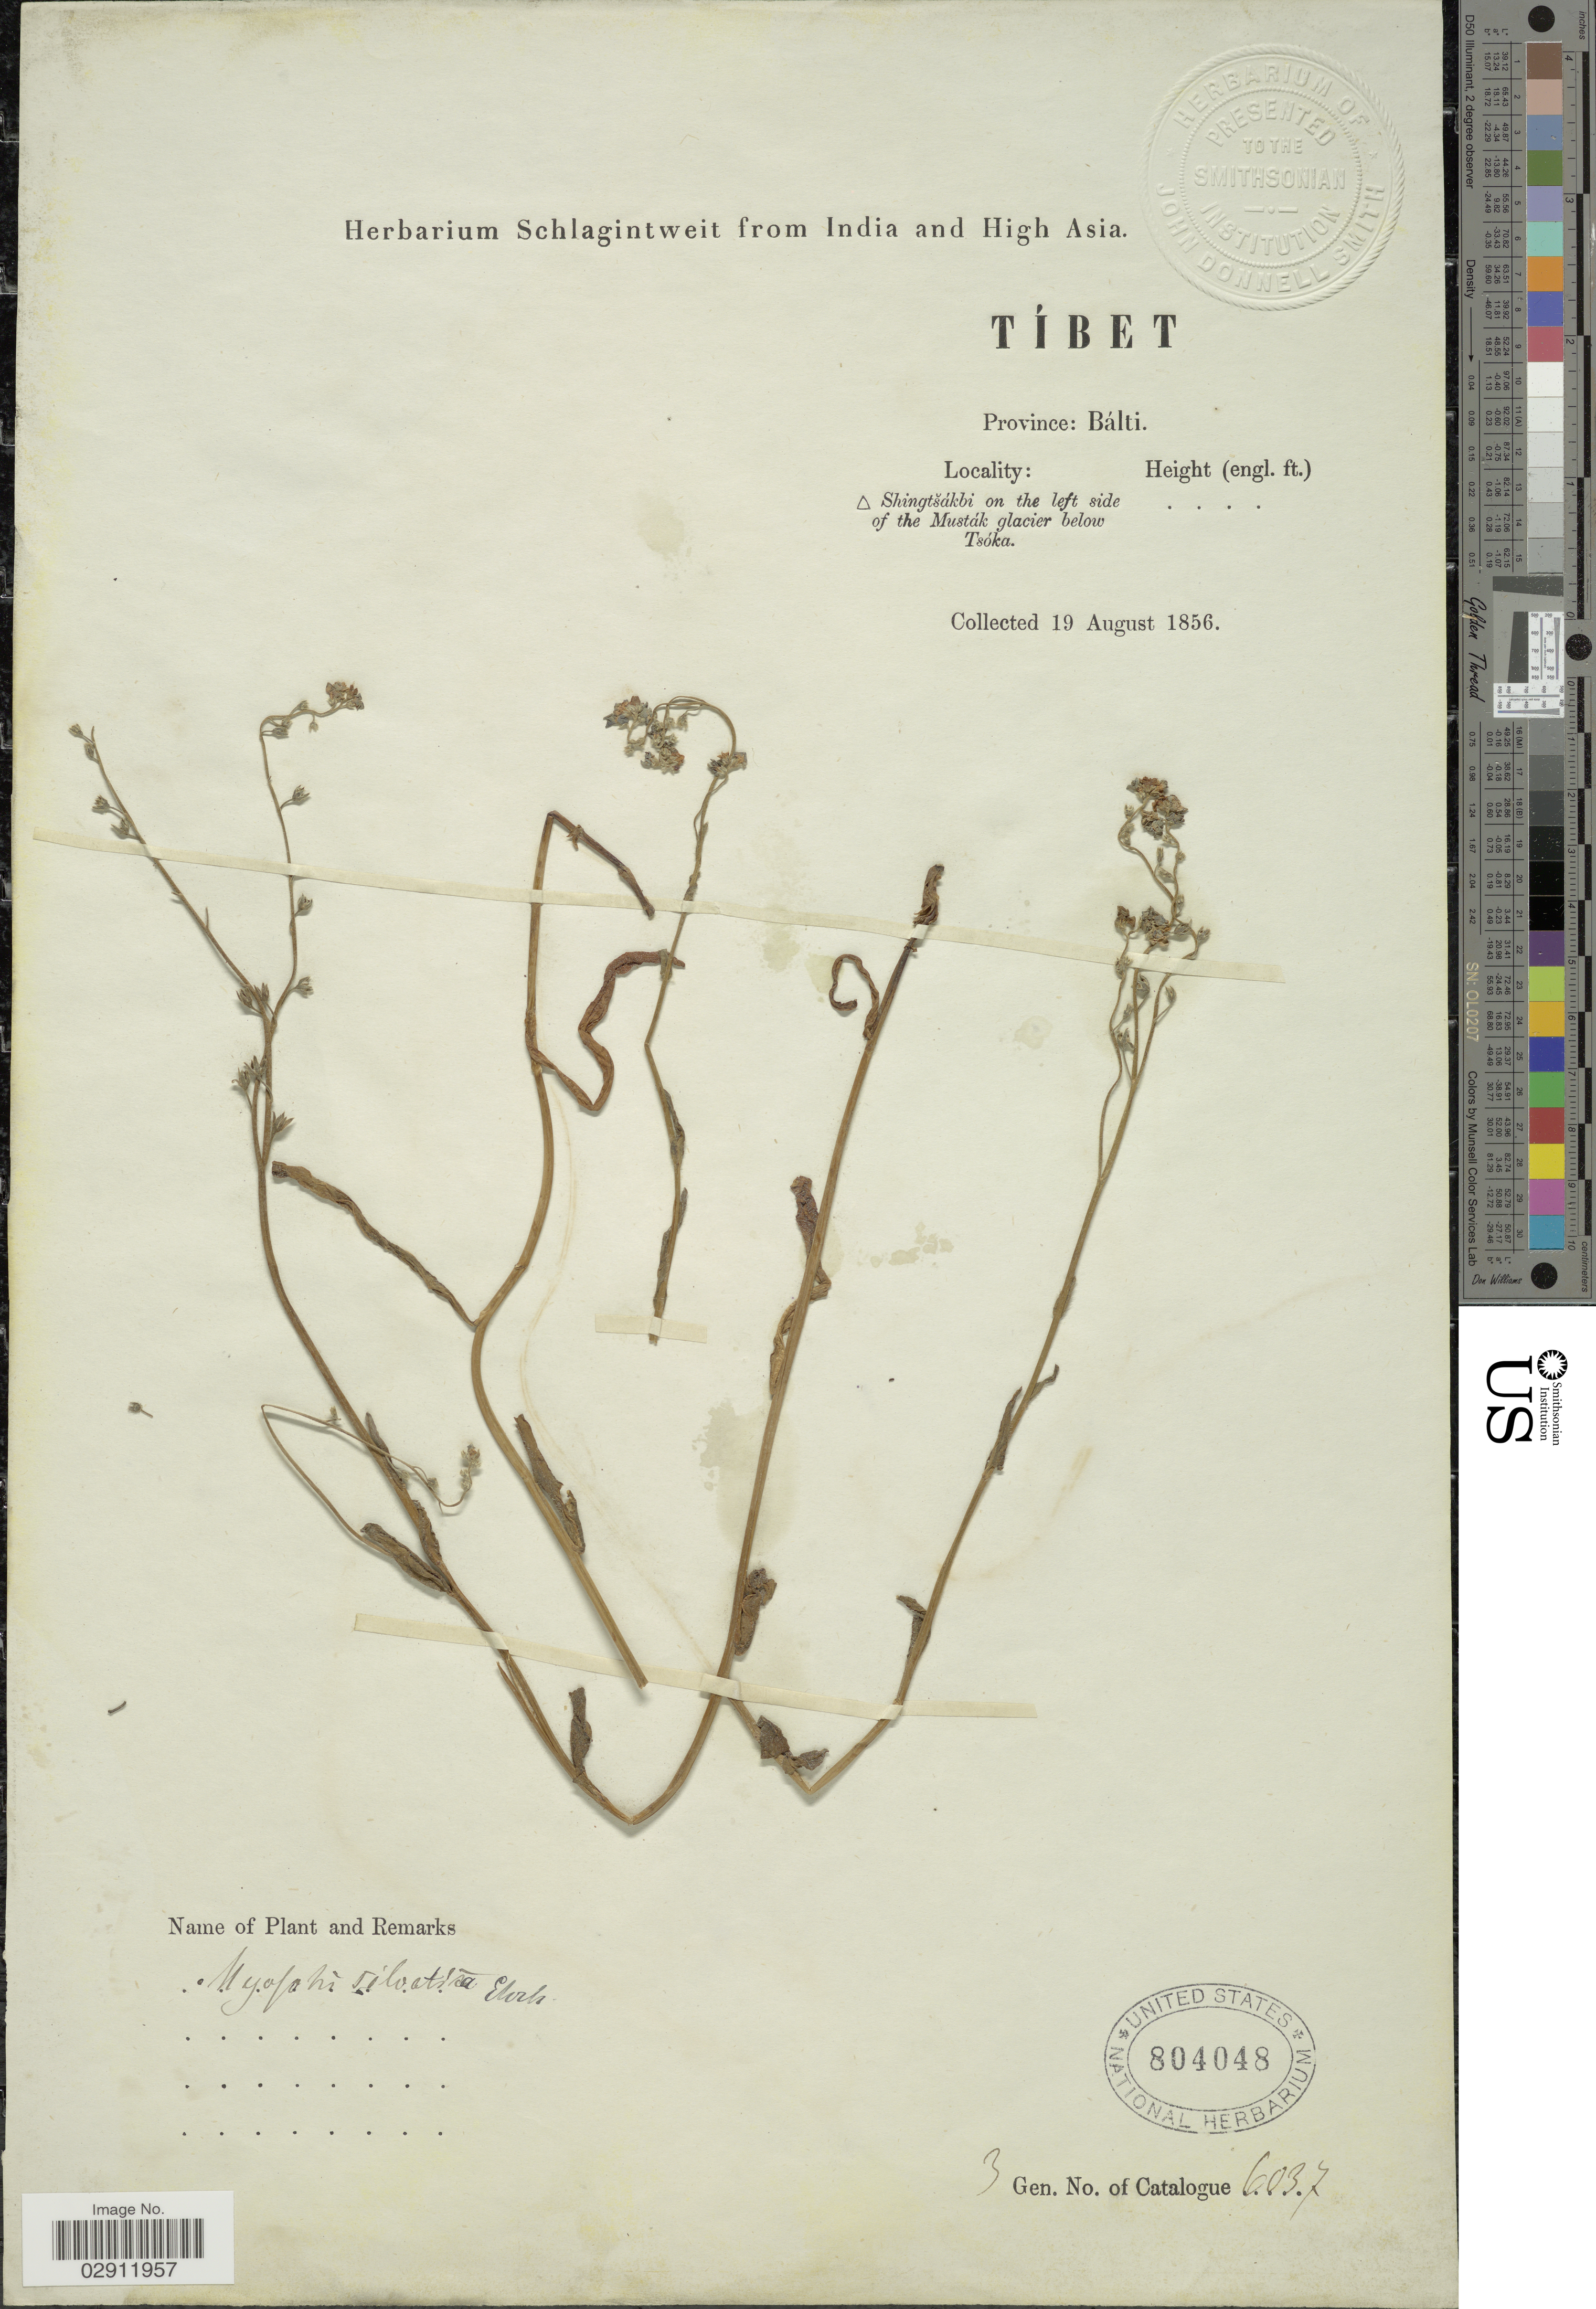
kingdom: Plantae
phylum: Tracheophyta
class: Magnoliopsida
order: Boraginales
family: Boraginaceae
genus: Myosotis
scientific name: Myosotis sylvatica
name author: Ehrh. ex Hoffm.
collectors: ex herb. Schlagintweit from India and High Asia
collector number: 6037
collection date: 1856-08-19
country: China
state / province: Xizang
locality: Tíbet. Province: Bálti. Shingtsákbi on the left side of the Musták glacier below Tsóka.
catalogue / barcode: US 804048